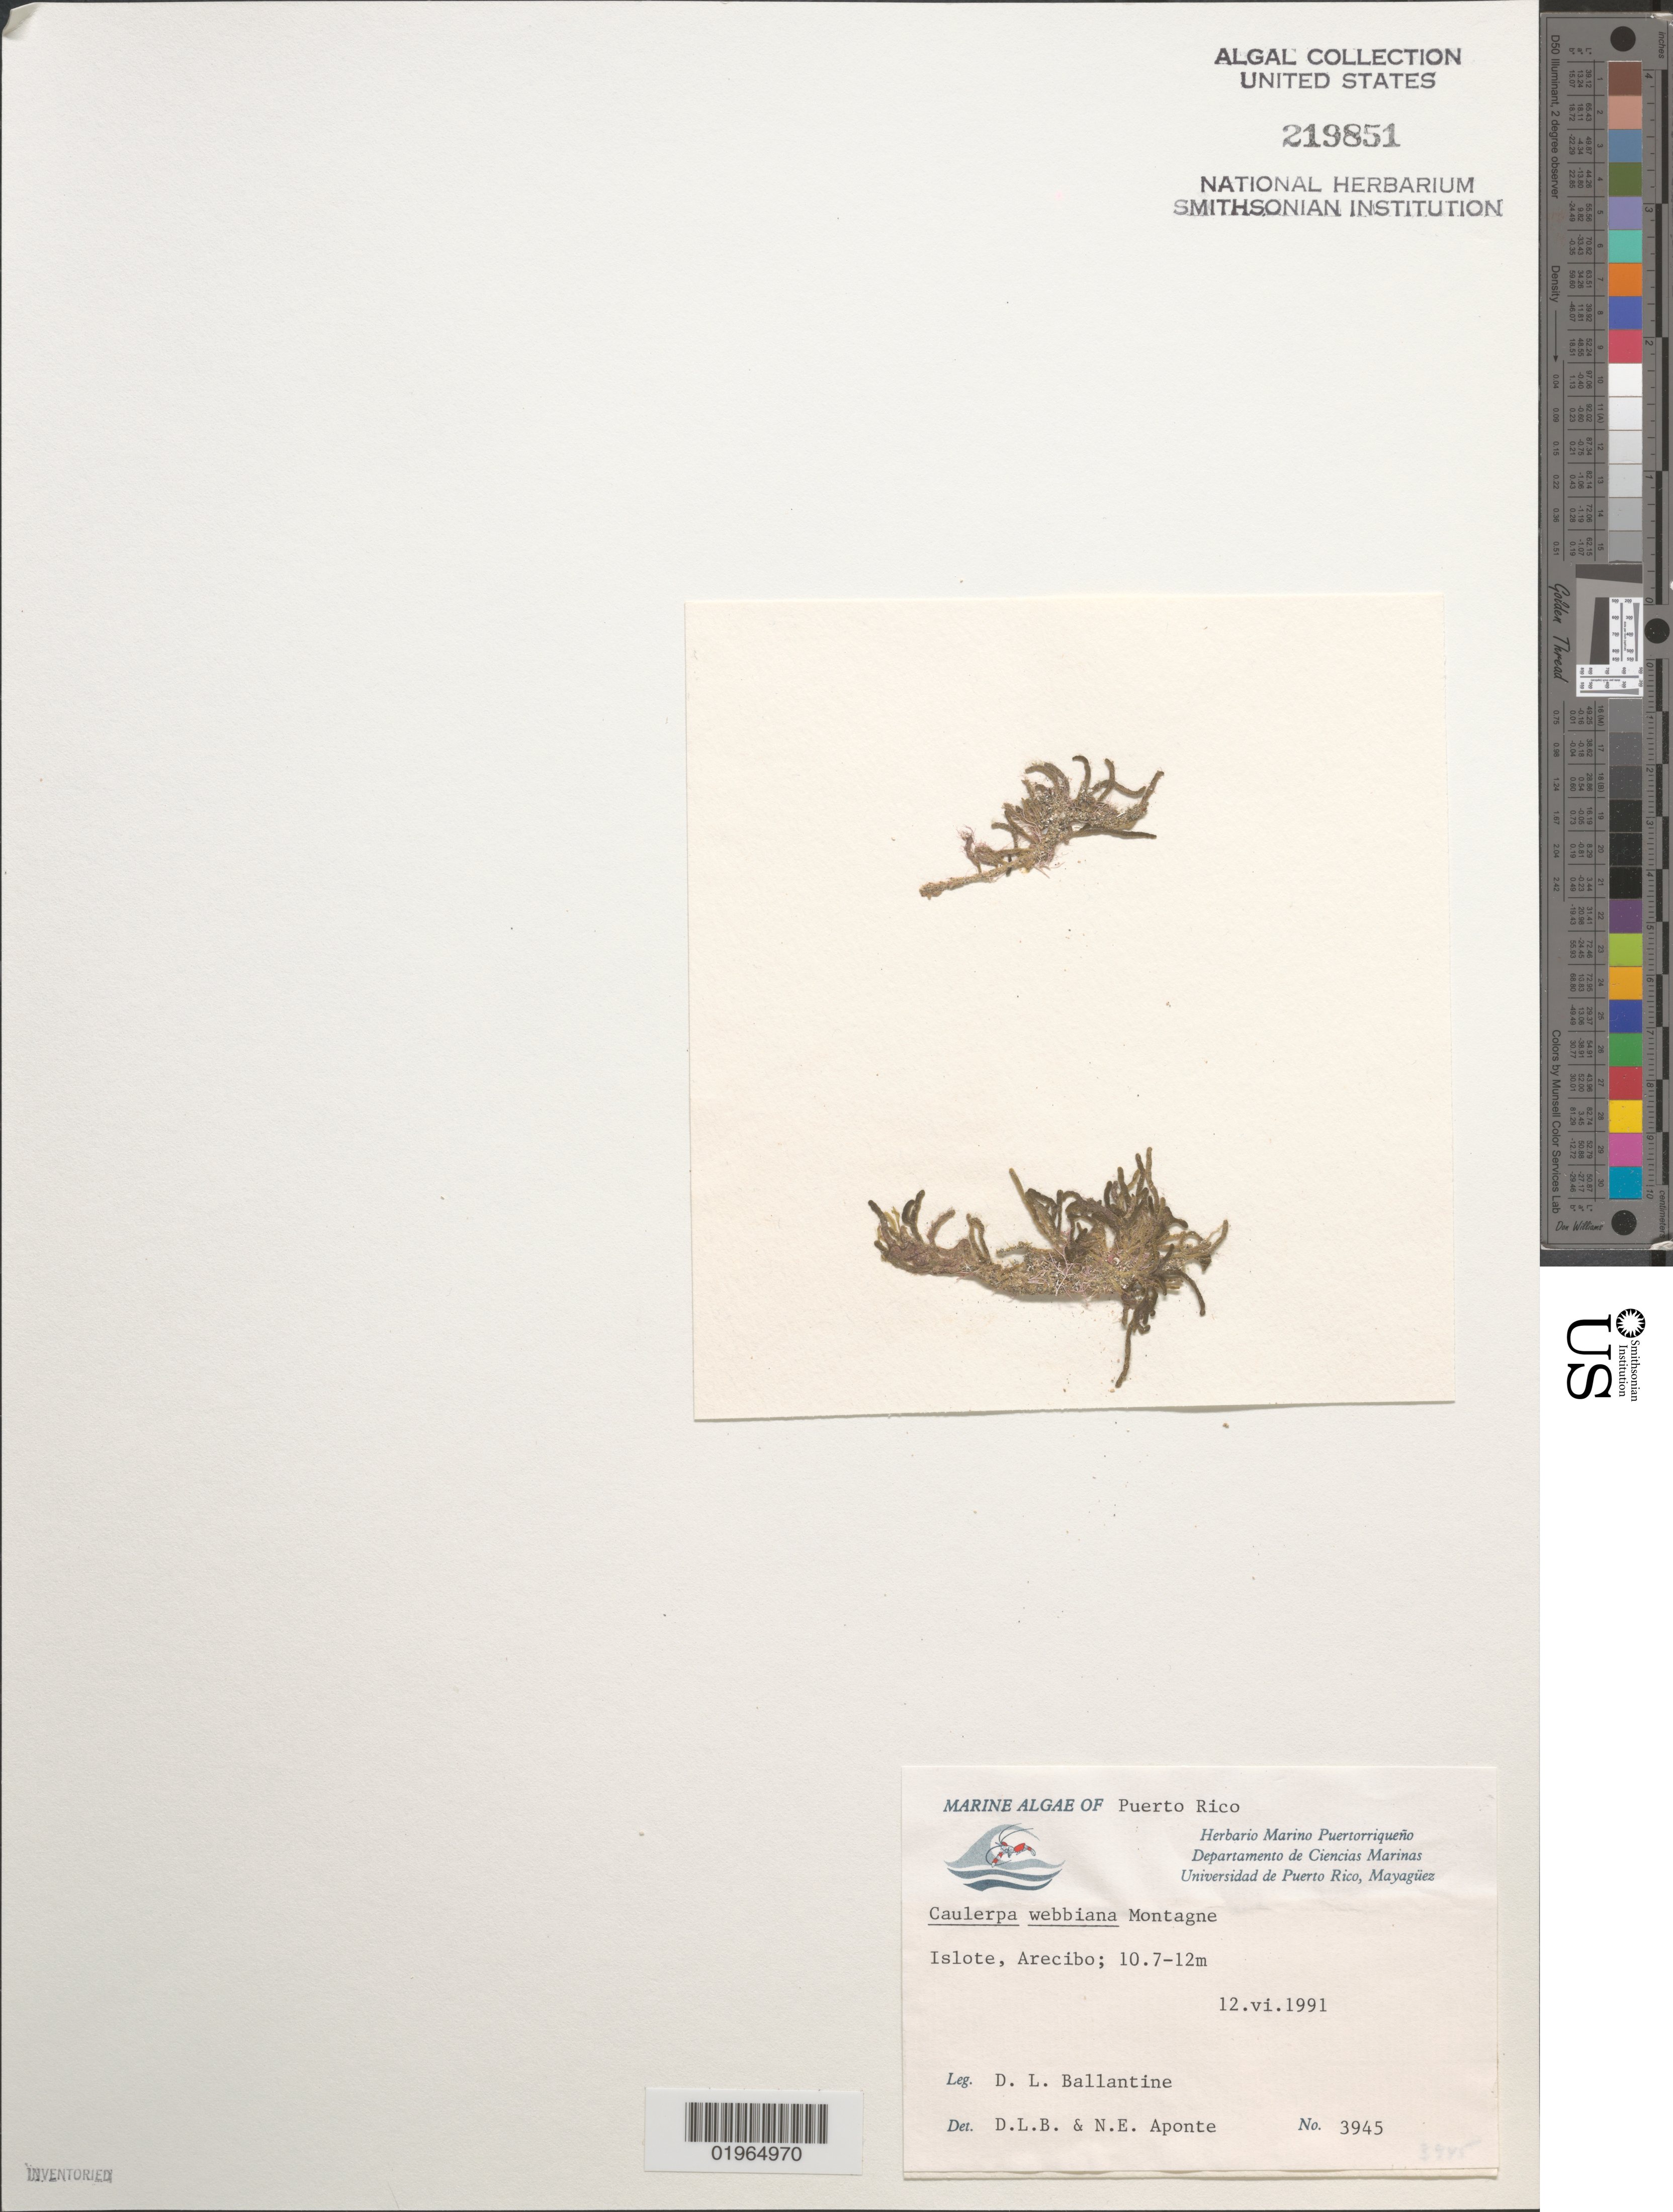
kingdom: Plantae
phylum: Chlorophyta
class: Ulvophyceae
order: Bryopsidales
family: Caulerpaceae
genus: Caulerpa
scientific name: Caulerpa verticillata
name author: J. Agardh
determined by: Ballantine, D. L.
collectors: D.L. Ballantine & N. E. Aponte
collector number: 3945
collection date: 1991-06-12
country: Puerto Rico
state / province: Arecibo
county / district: Islote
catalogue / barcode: US 219851